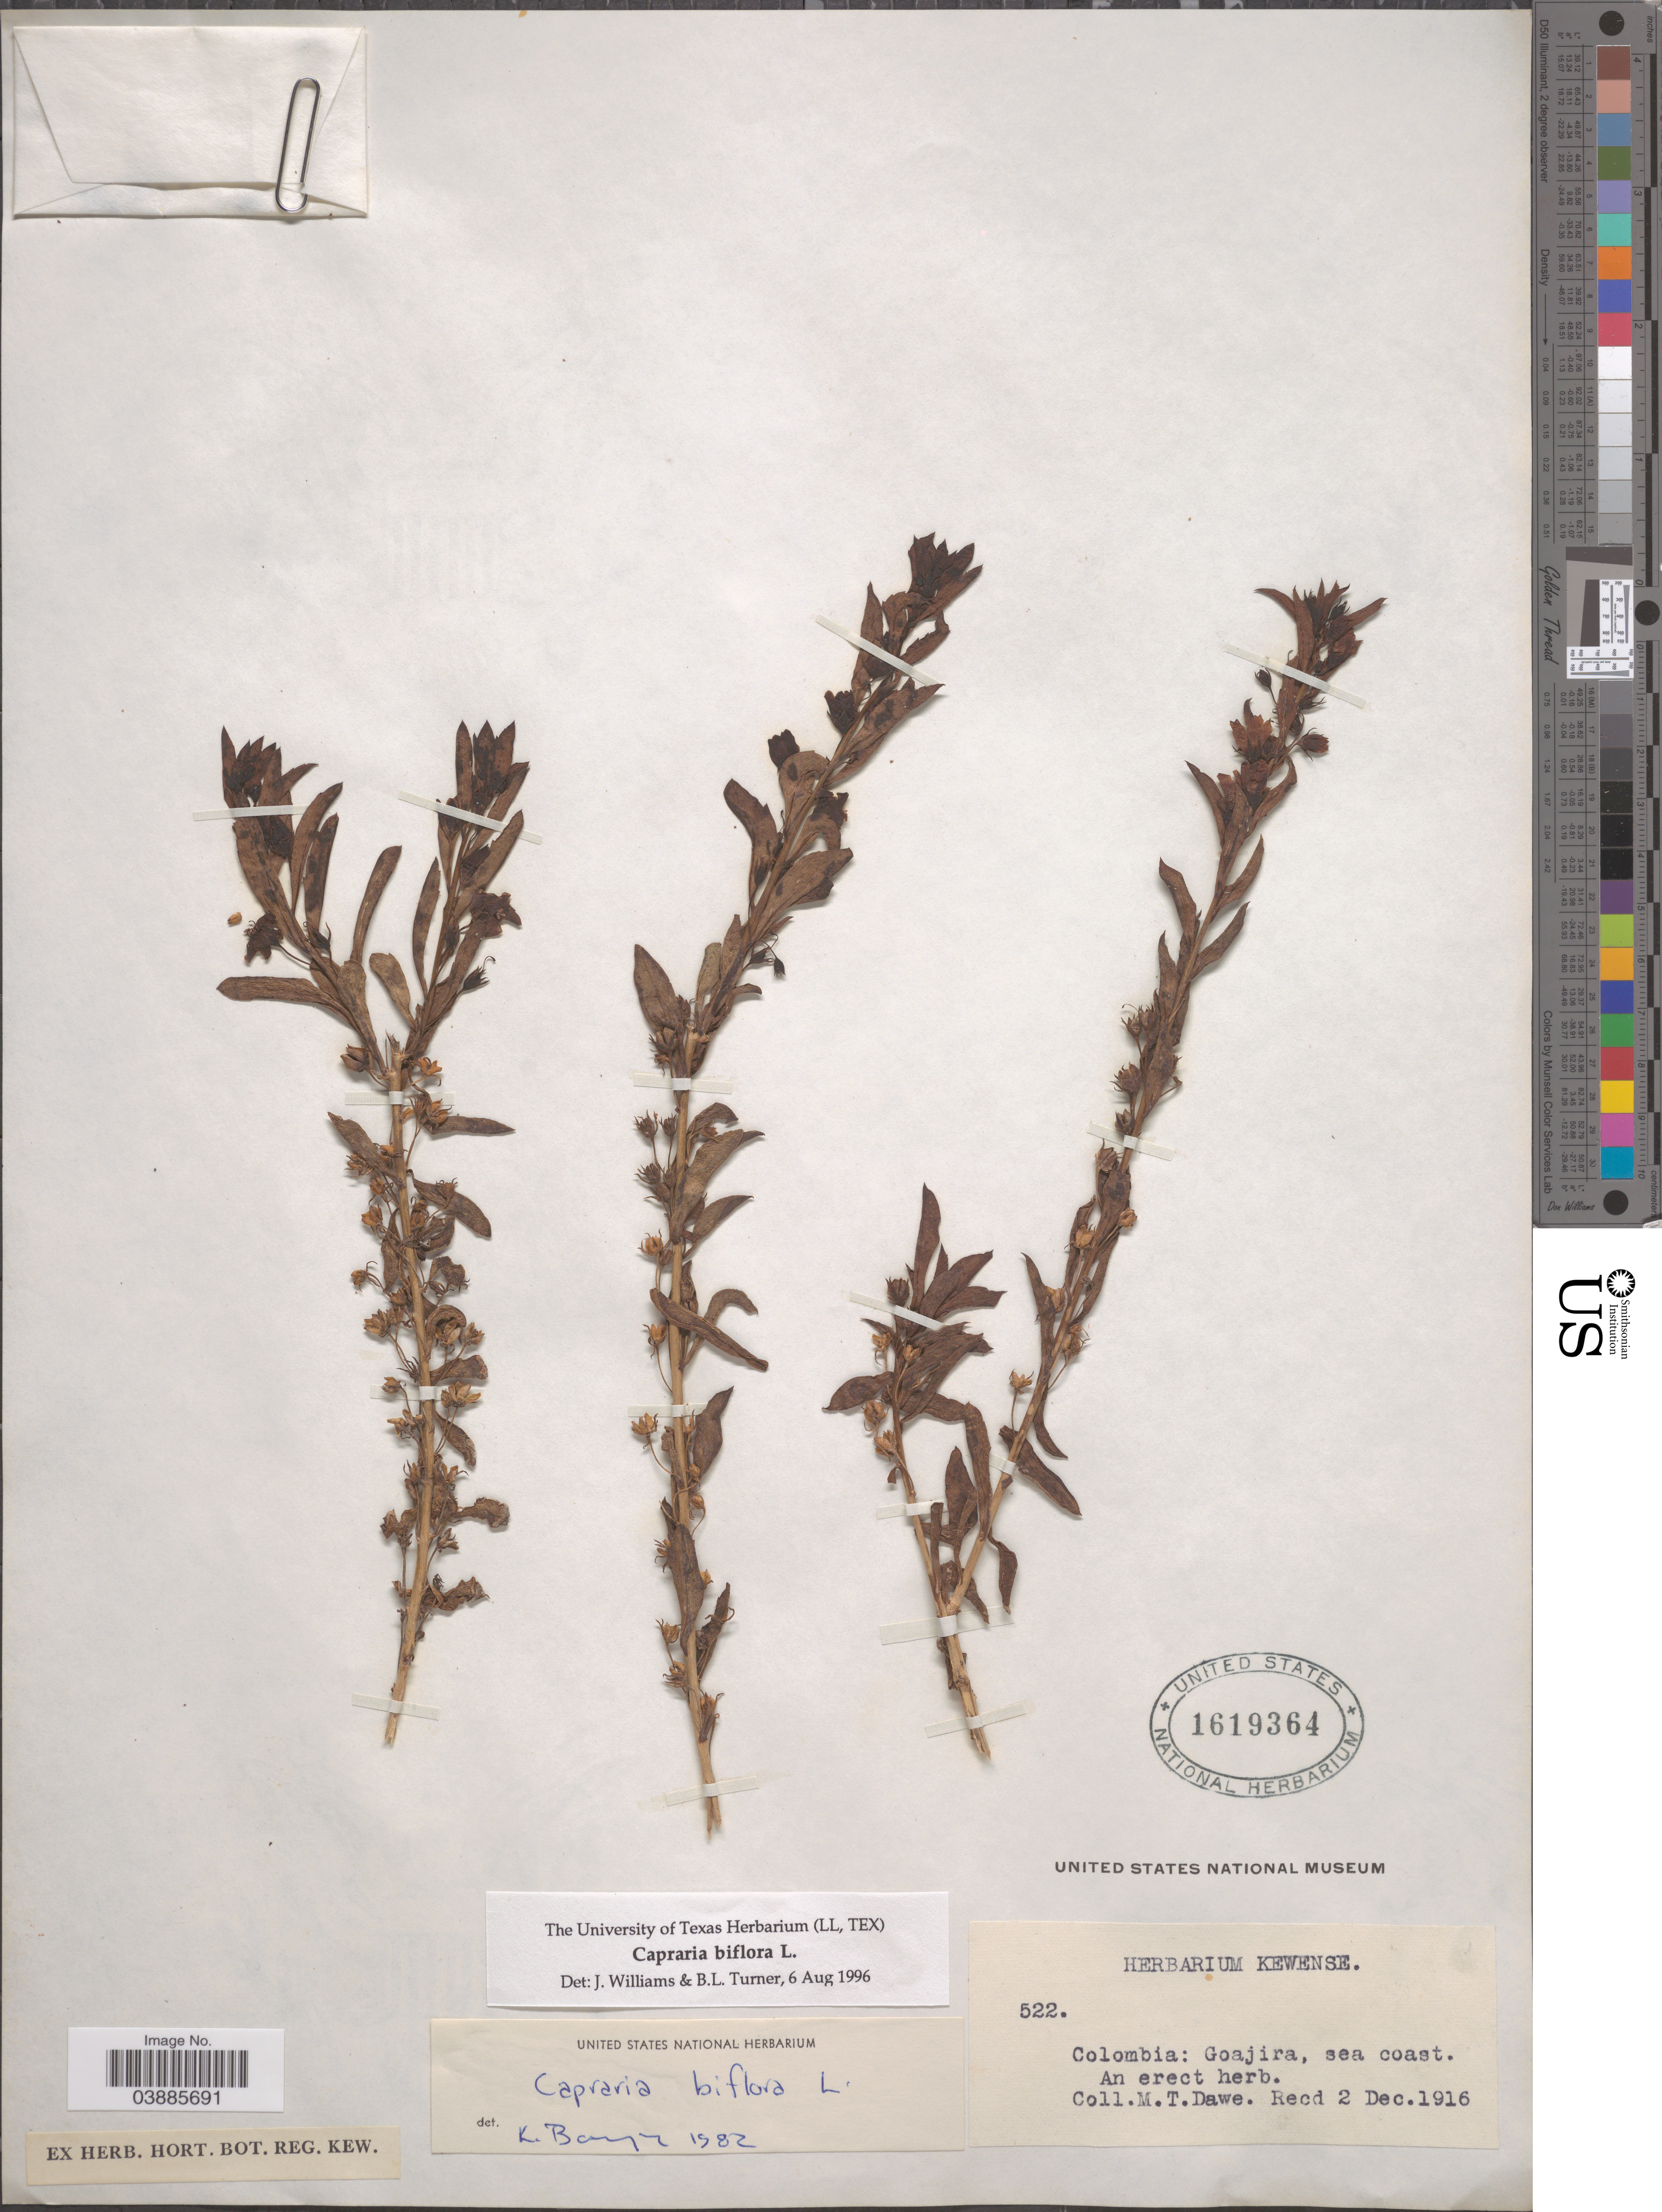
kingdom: Plantae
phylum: Tracheophyta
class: Magnoliopsida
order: Lamiales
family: Scrophulariaceae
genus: Capraria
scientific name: Capraria biflora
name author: L.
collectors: M. T. Dawe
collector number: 522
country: Colombia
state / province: La Guajira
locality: Goajira, sea coast.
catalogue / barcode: US 1619364